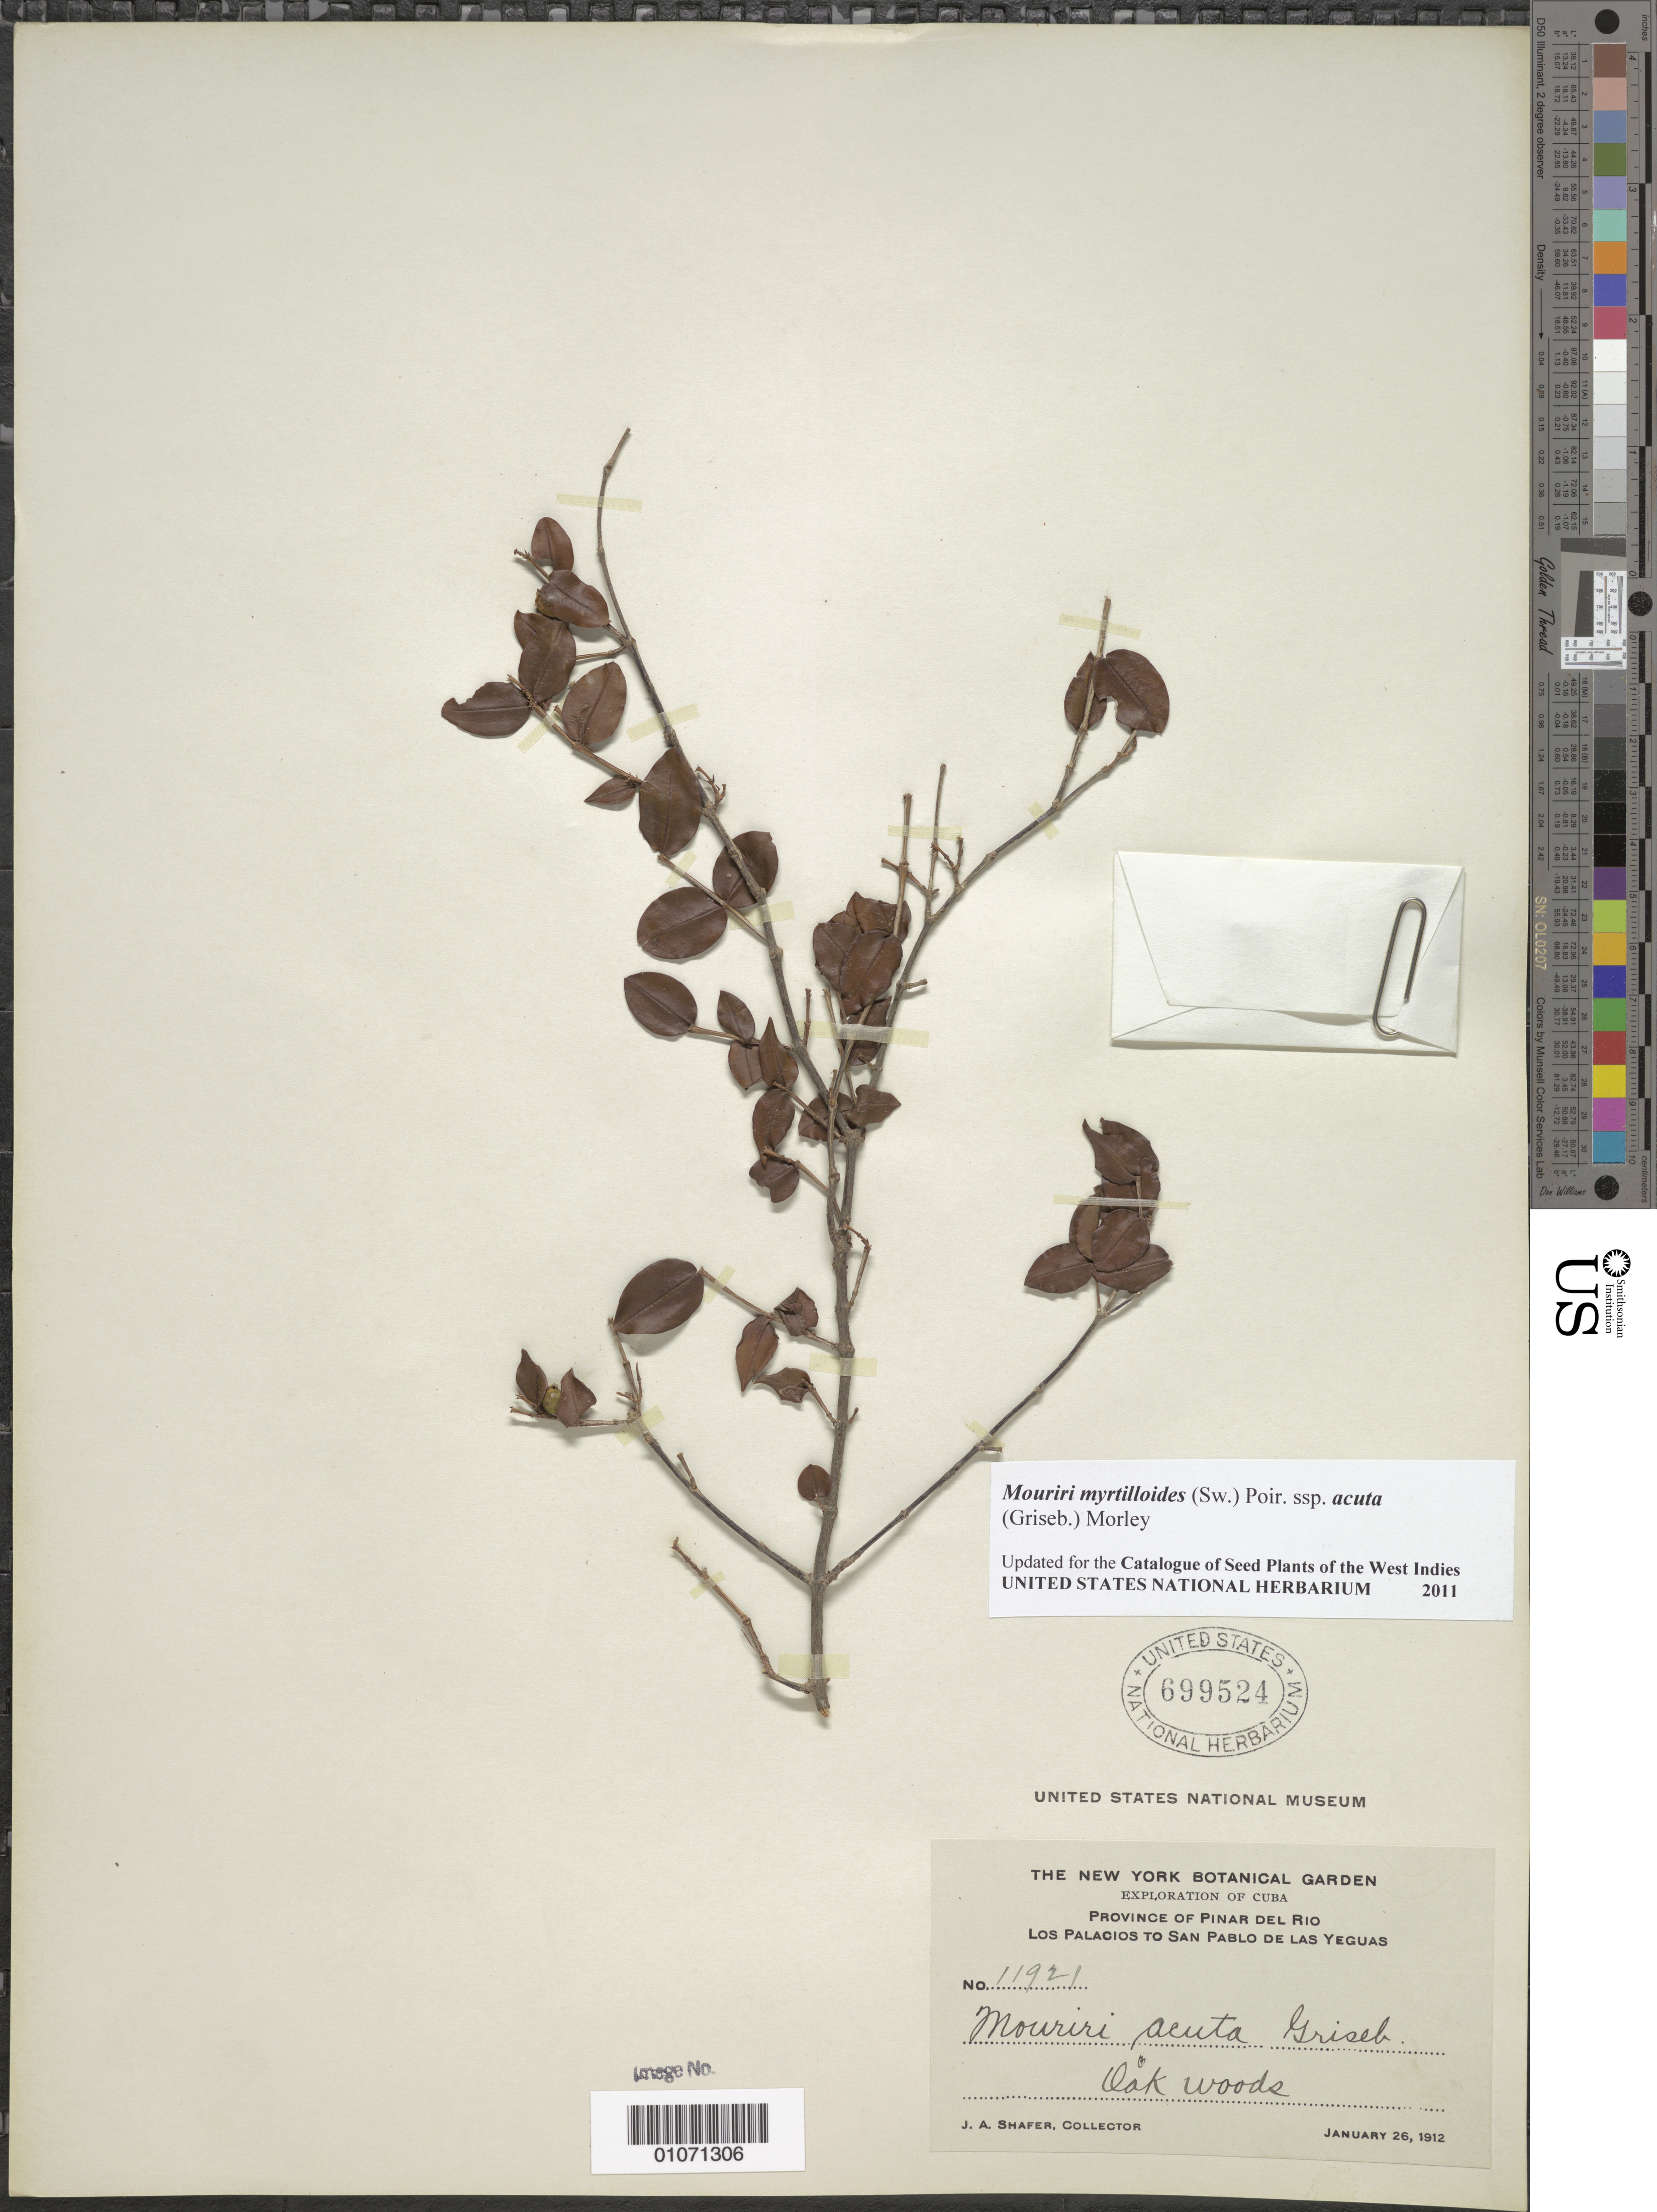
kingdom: Plantae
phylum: Tracheophyta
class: Magnoliopsida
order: Myrtales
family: Melastomataceae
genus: Mouriri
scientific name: Mouriri myrtilloides subsp. acuta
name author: (Griseb.) Morley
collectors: J. A. Shafer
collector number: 11921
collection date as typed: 26 Jan 1912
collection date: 1912-01-26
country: Cuba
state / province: Pinar del Río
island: Cuba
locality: Los Palacios to San Pablo de Las Yeguas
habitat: Oak woods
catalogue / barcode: US 699524